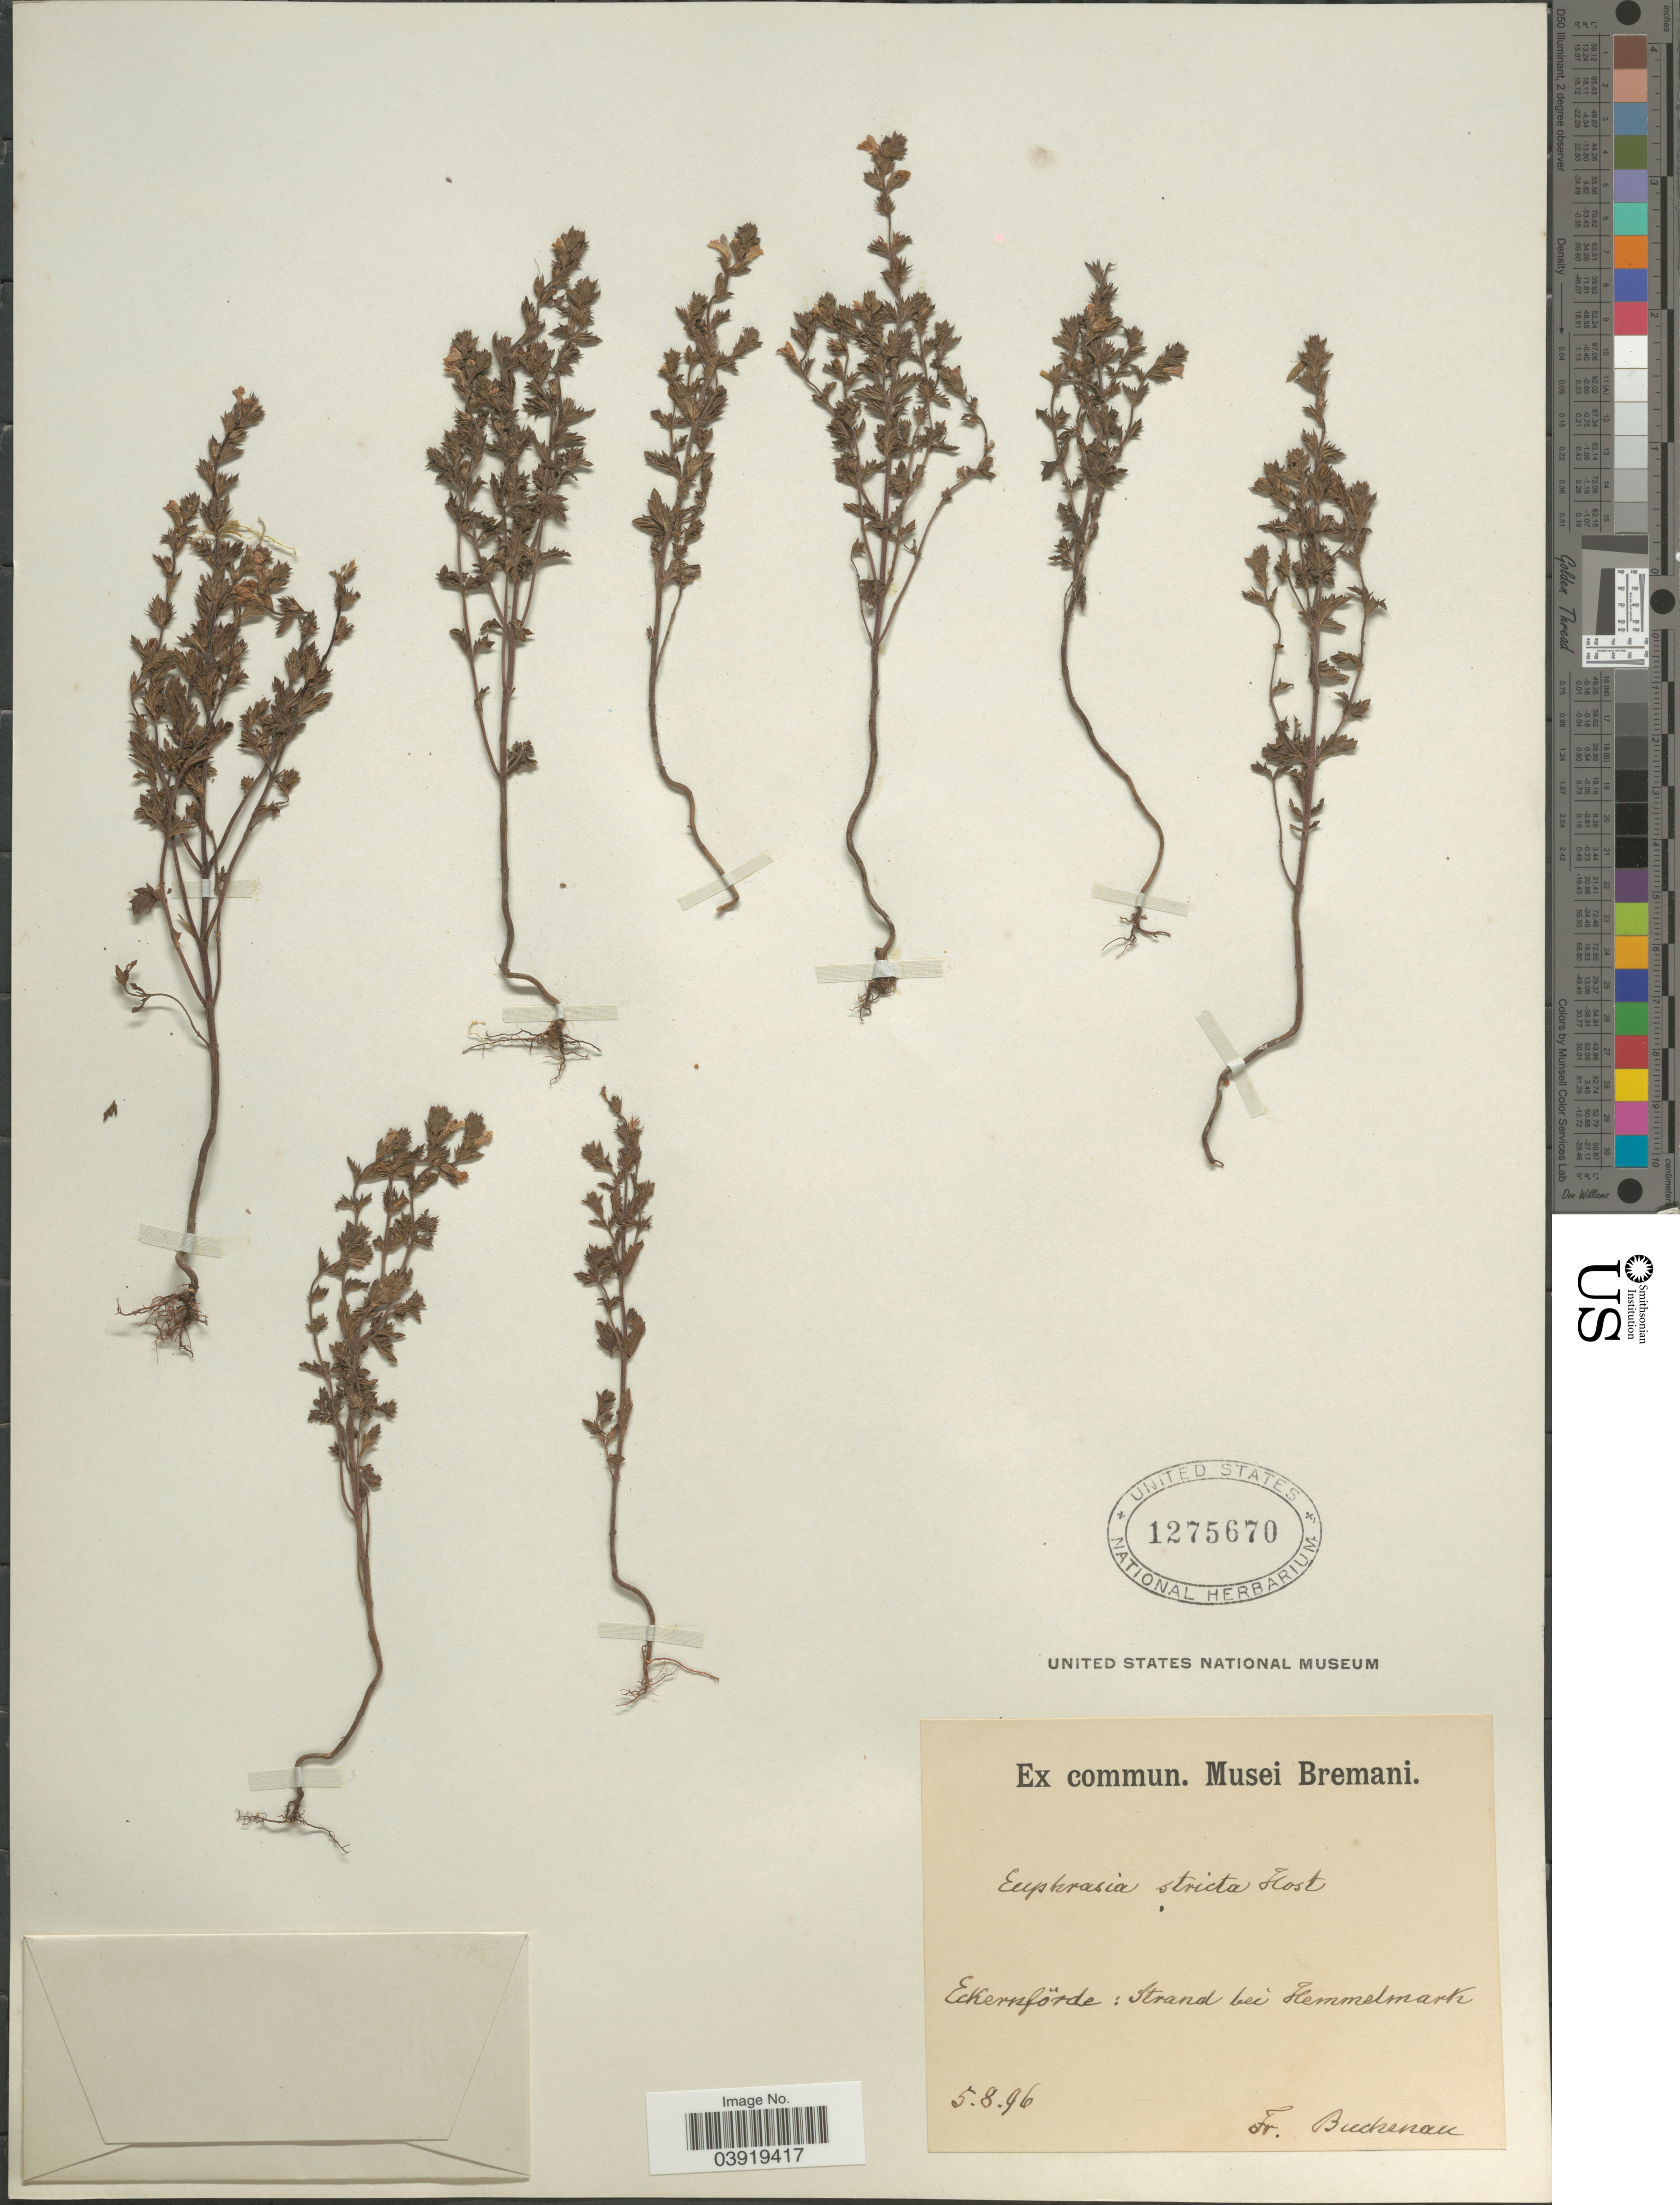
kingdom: Plantae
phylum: Tracheophyta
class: Magnoliopsida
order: Lamiales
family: Orobanchaceae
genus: Euphrasia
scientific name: Euphrasia stricta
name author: Kunth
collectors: F. Buchenau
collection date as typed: Transcribed d/m/y: 5/8/96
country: Germany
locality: Eckernförde: Strand bei Hemmelmark.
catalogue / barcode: US 1275670